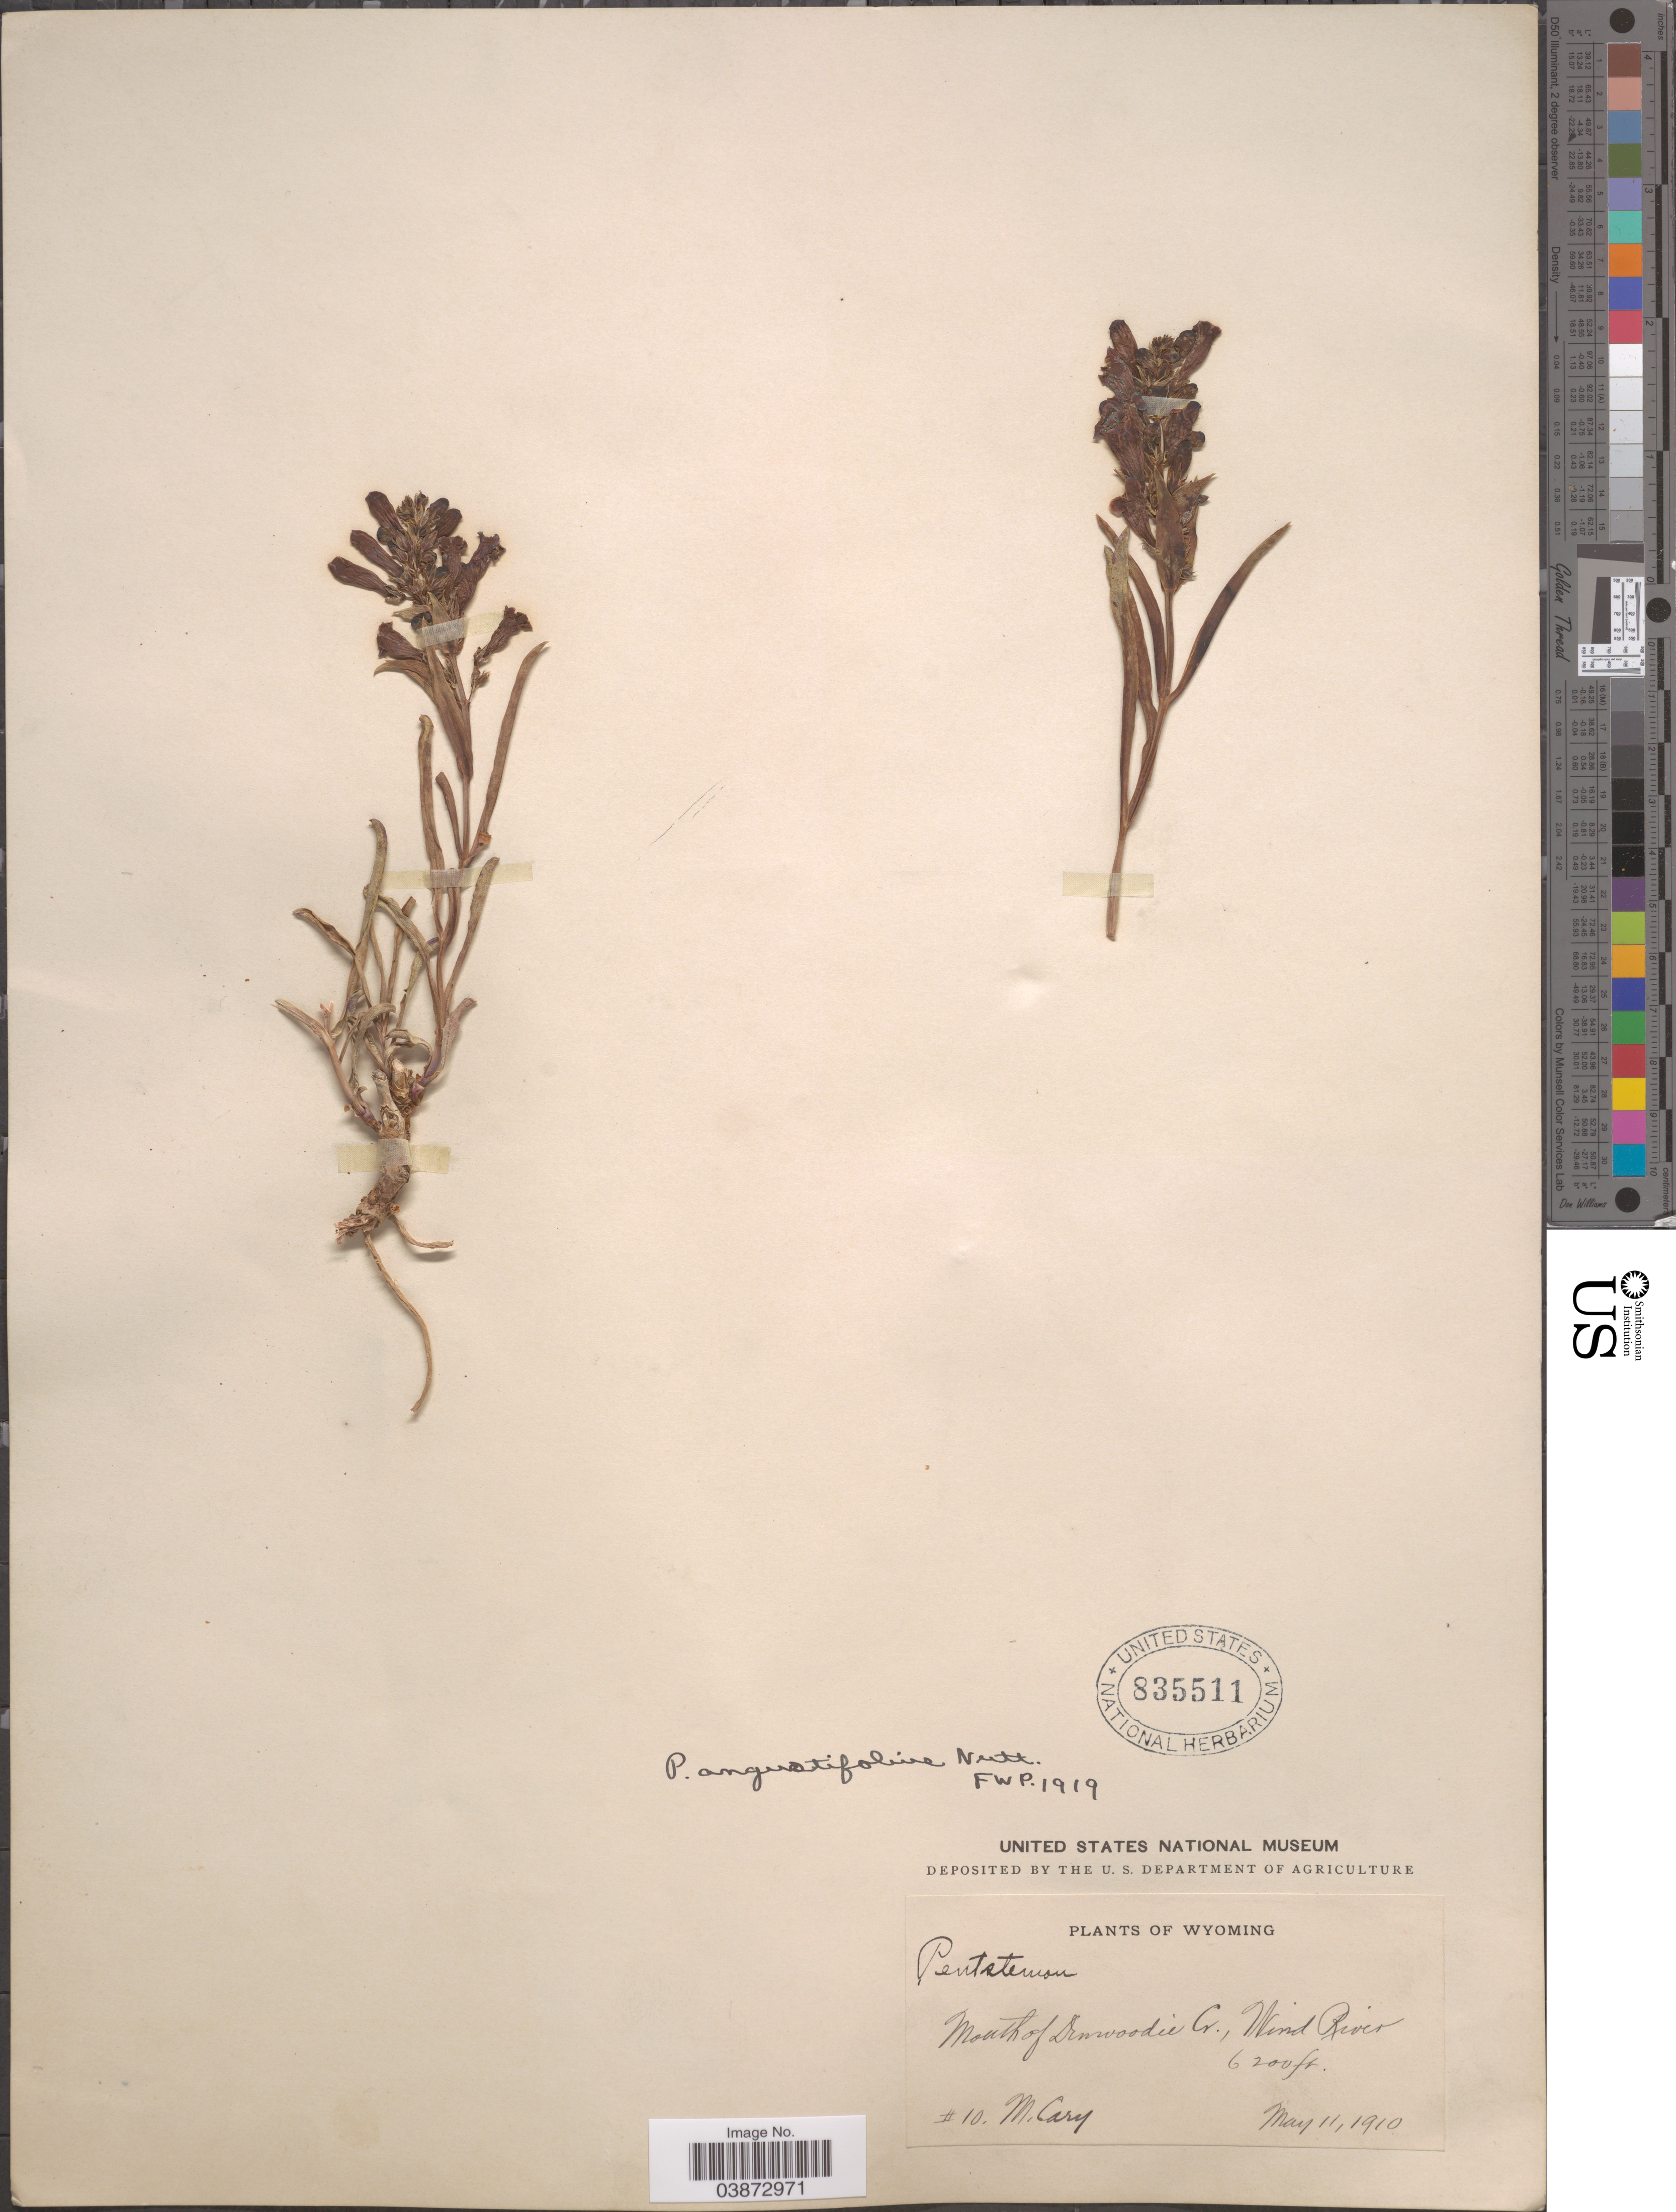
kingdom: Plantae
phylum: Tracheophyta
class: Magnoliopsida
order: Lamiales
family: Plantaginaceae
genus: Penstemon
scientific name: Penstemon angustifolius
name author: Nutt. ex Pursh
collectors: M. Cary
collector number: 10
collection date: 1910-05-11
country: United States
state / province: Wyoming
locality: Mouth of Dinwoodie Cr. Wind River.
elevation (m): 1890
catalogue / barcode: US 835511